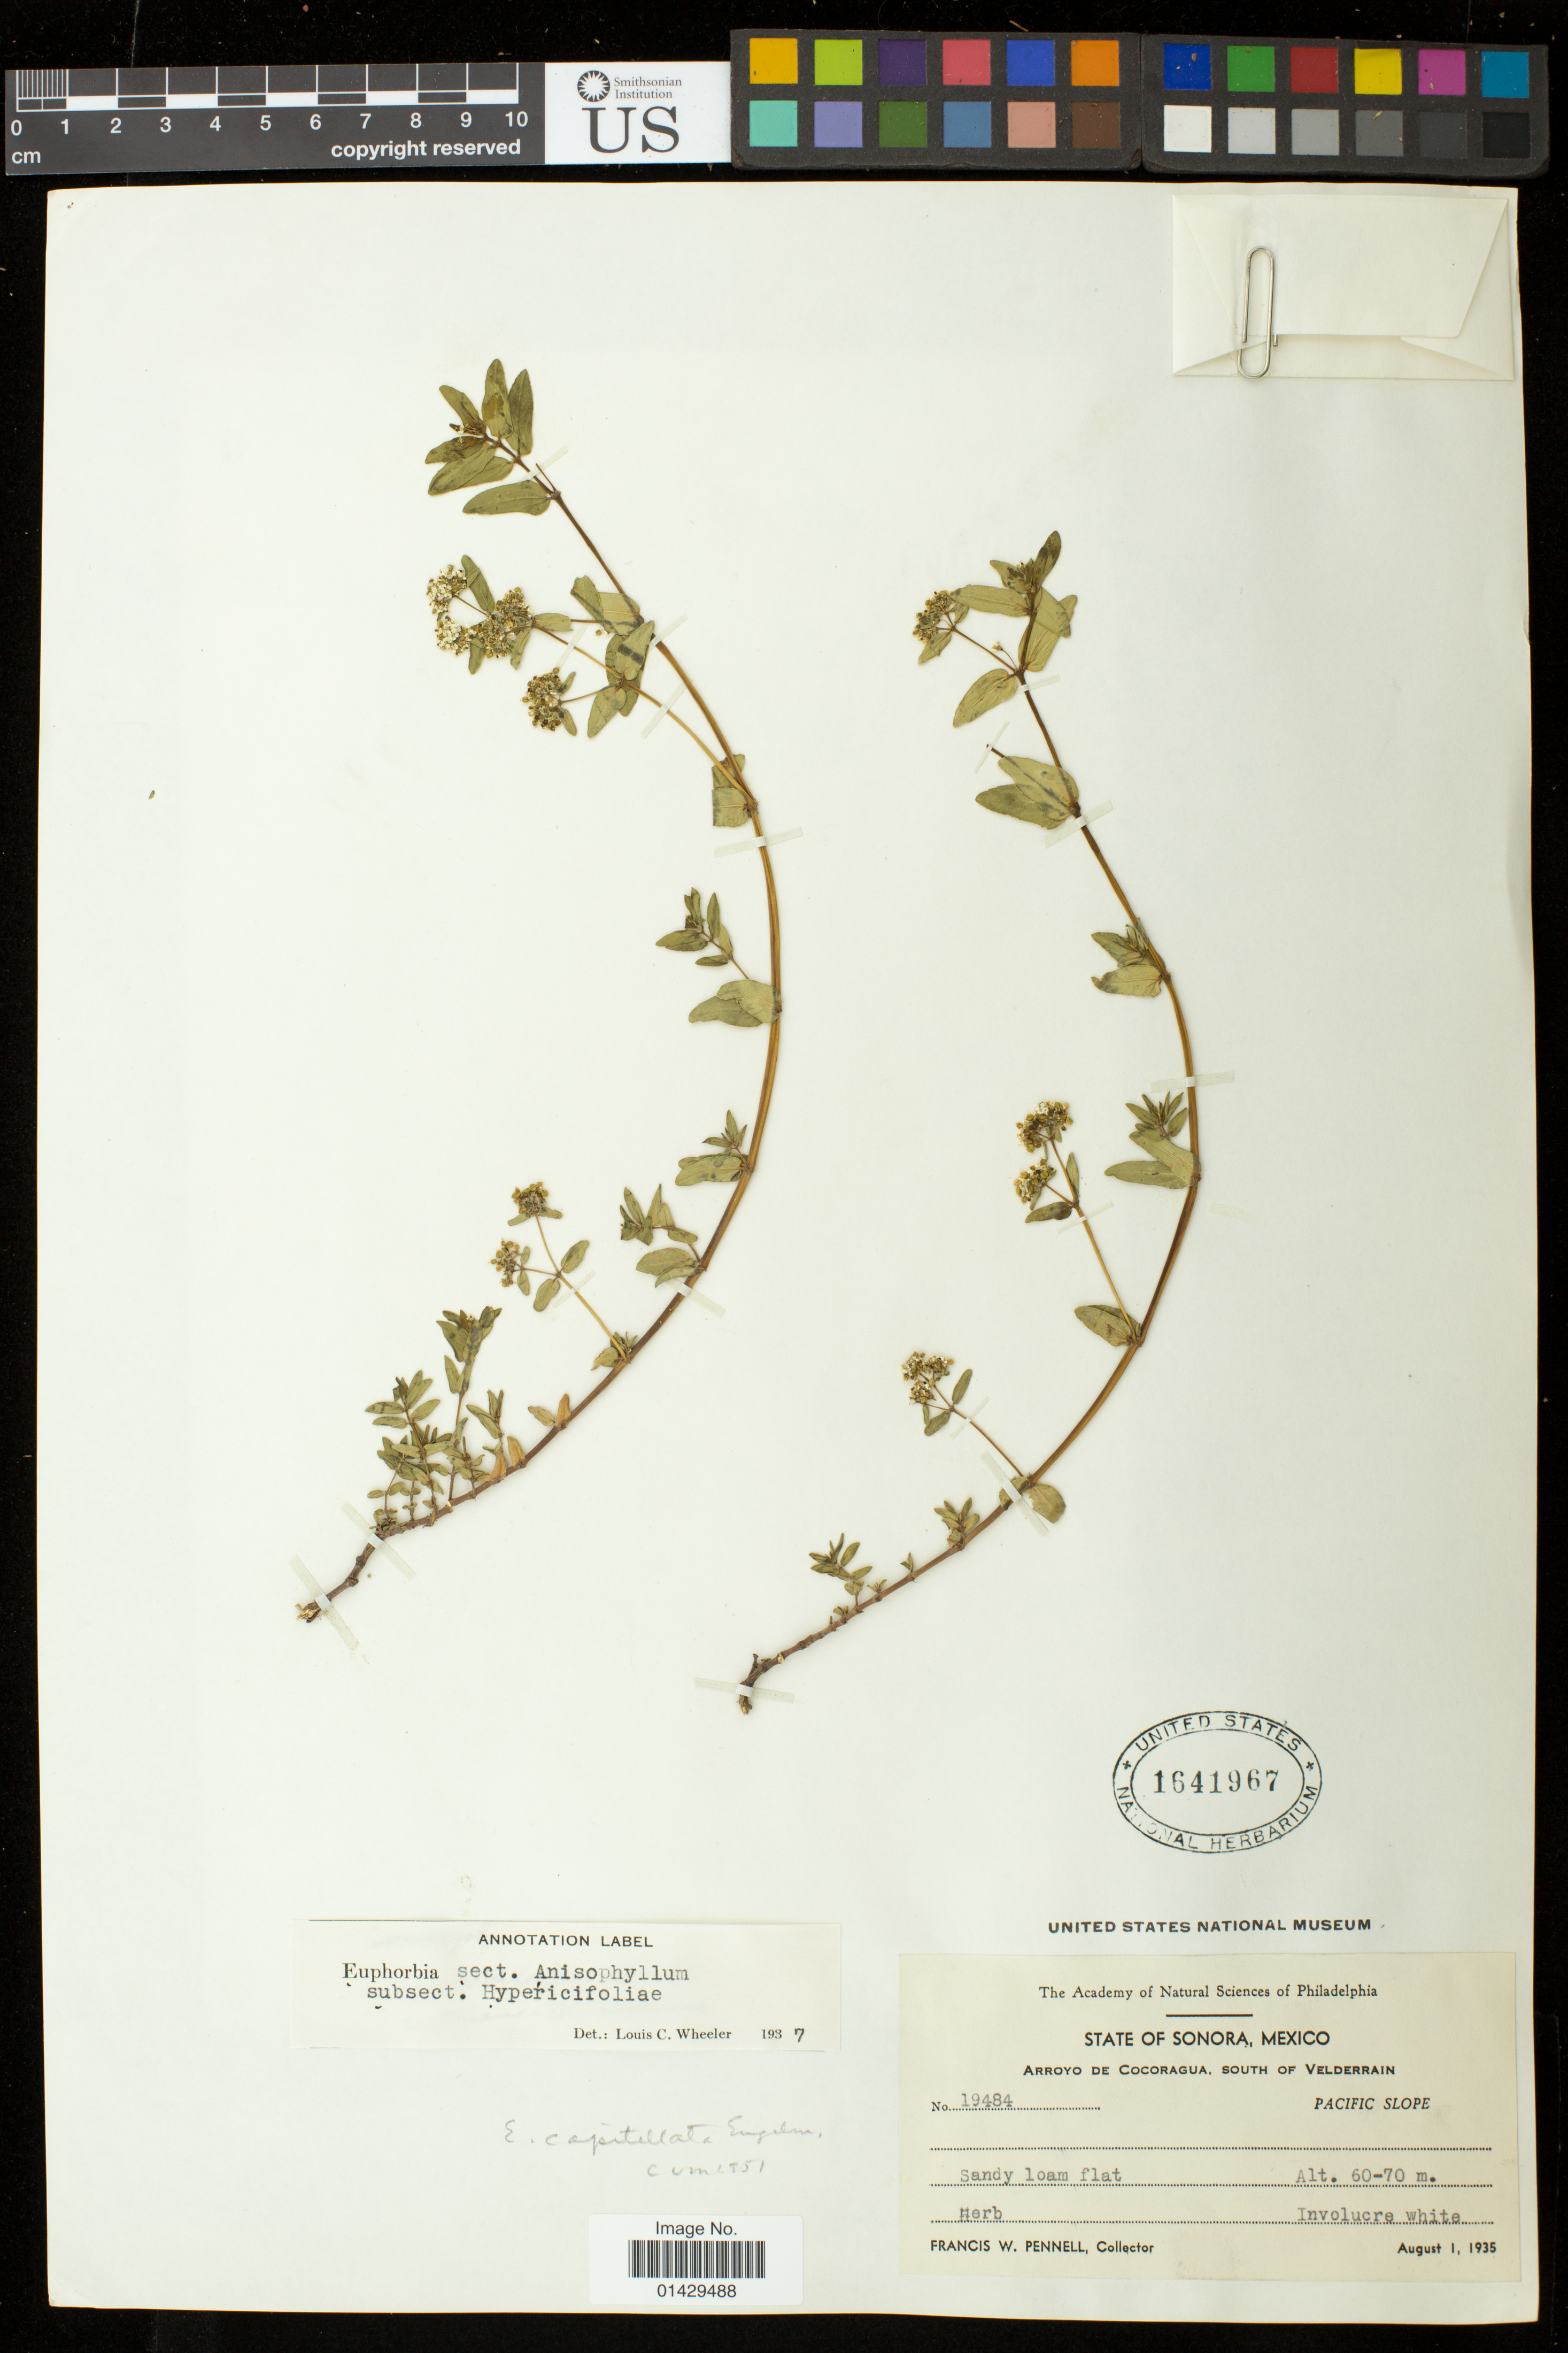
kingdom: Plantae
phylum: Tracheophyta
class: Magnoliopsida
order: Malpighiales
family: Euphorbiaceae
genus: Euphorbia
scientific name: Euphorbia capitellata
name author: Engelm. in Emory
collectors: F. W. Pennell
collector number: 19484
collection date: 1935-08-01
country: Mexico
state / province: Sonora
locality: Arroyo de Cocoragua, south of Velderrain. Pacific Slope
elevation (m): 60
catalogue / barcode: US 1641967